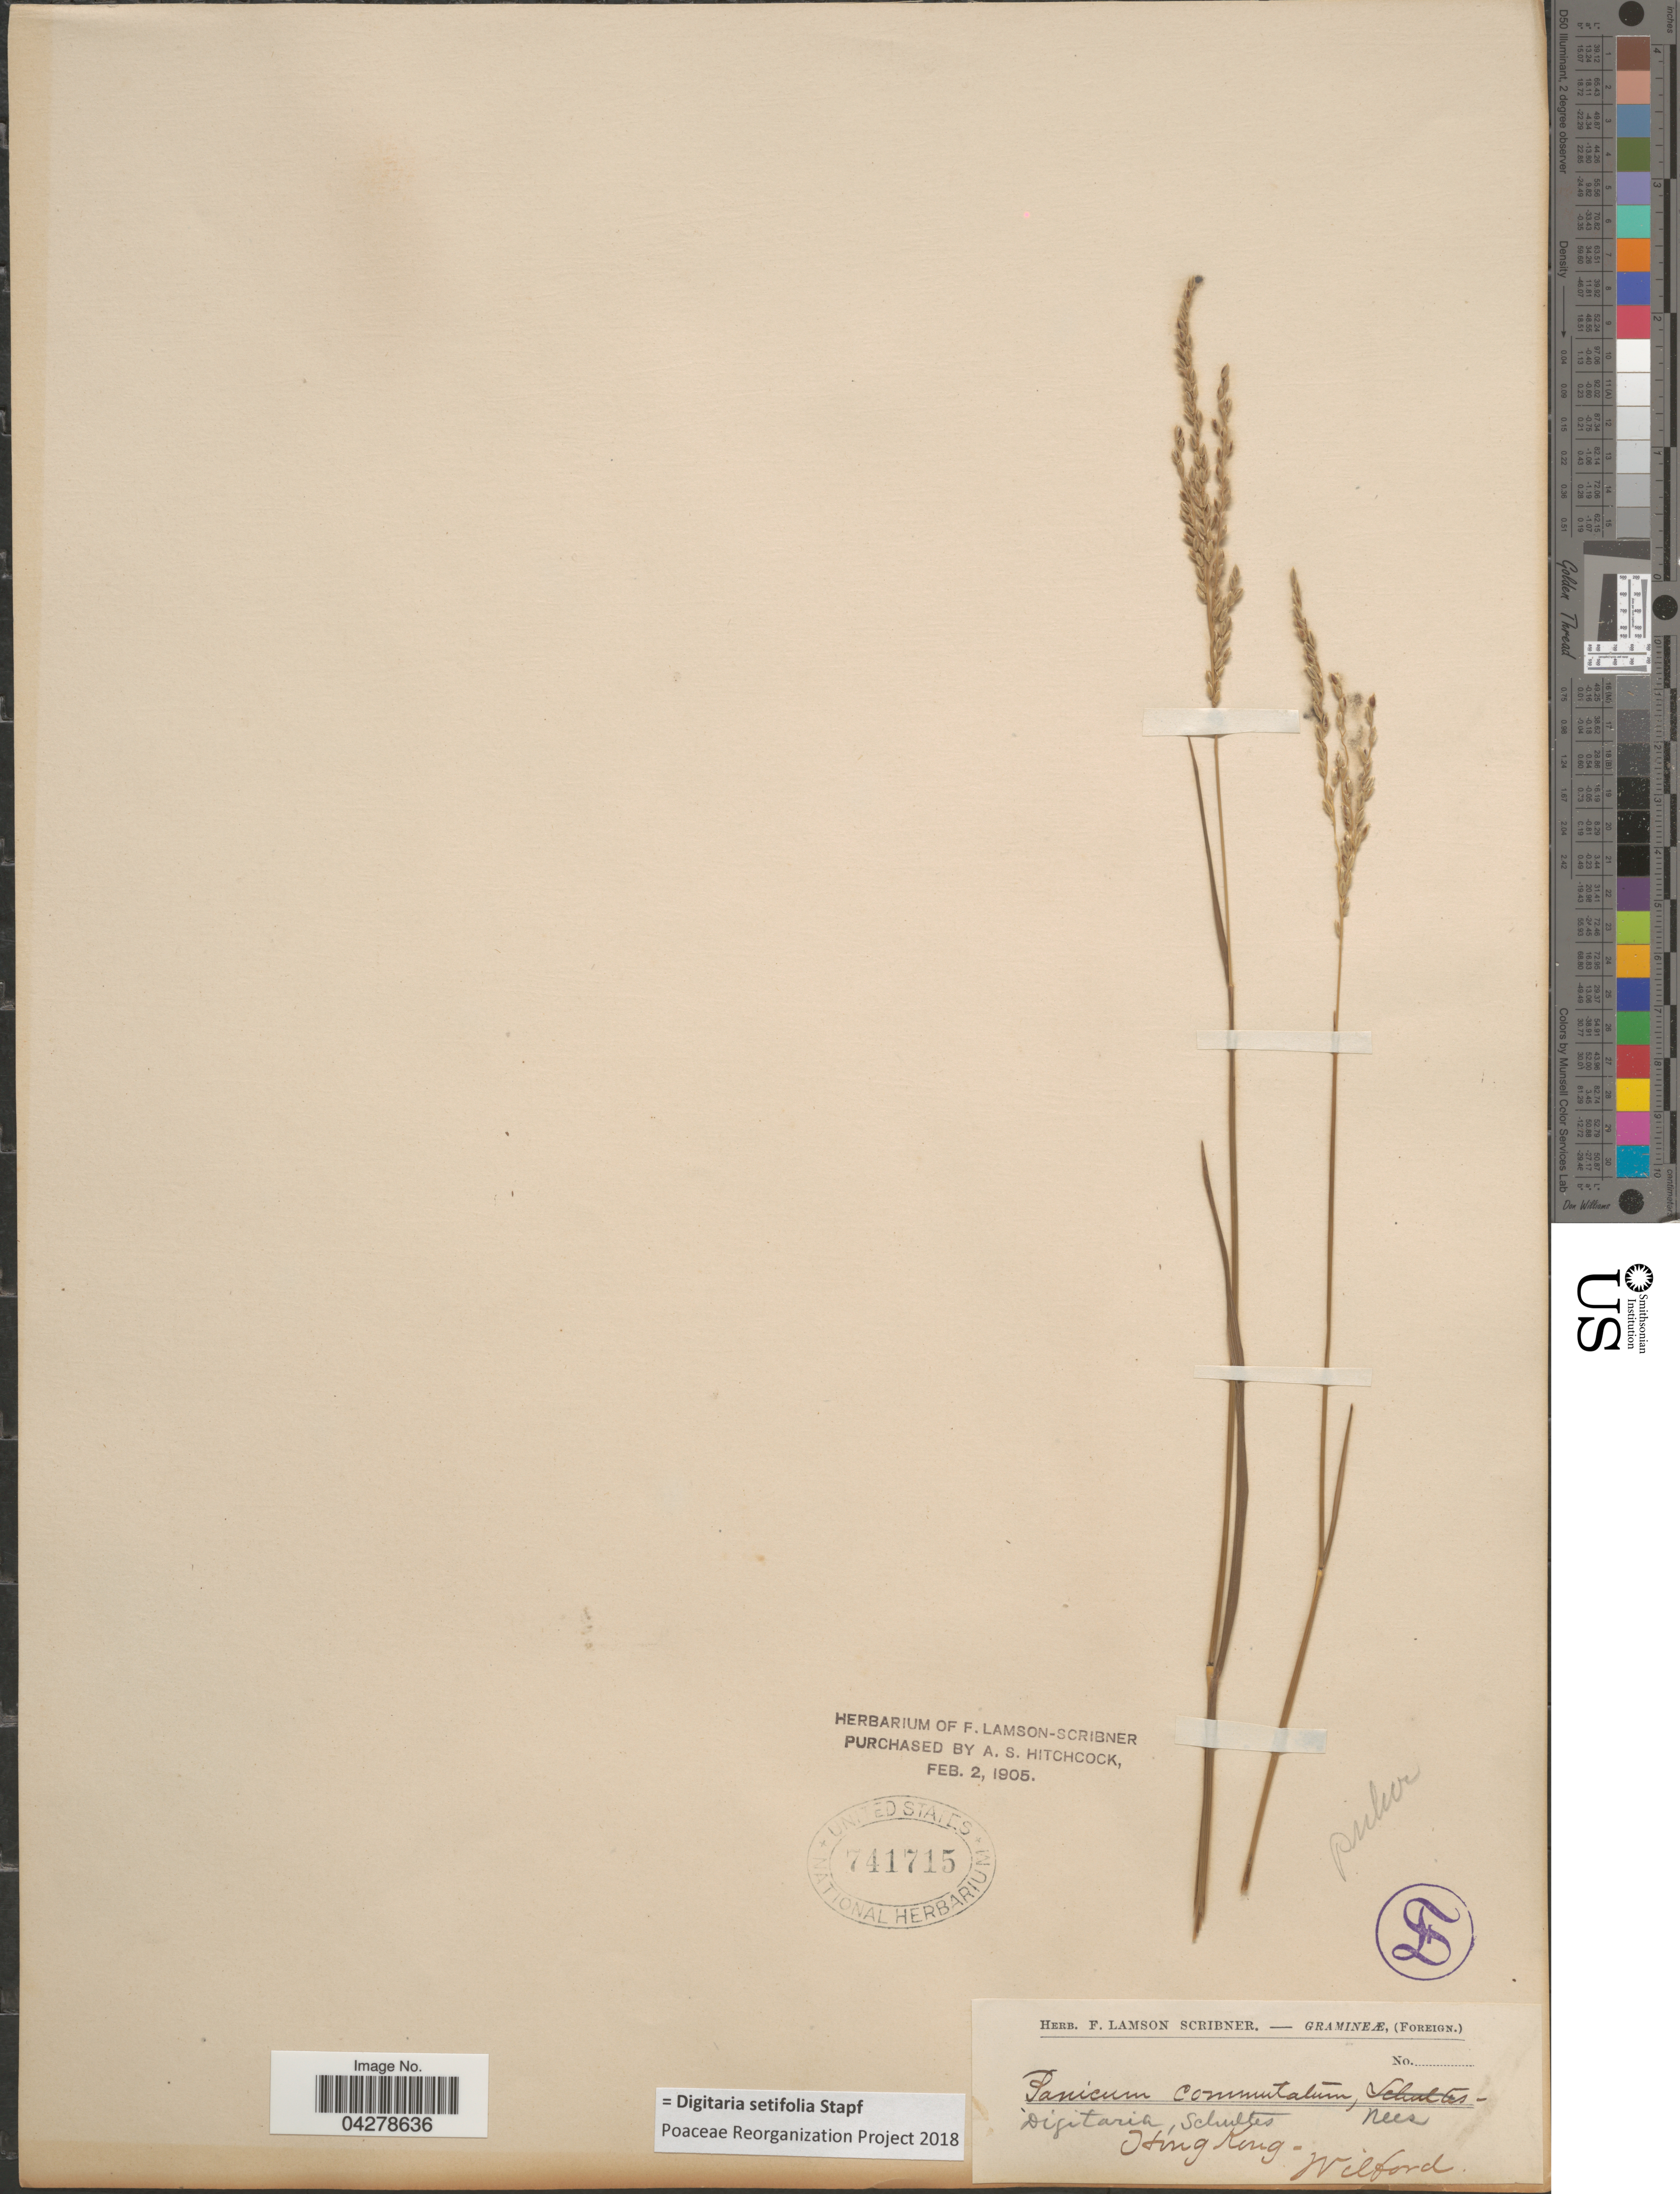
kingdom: Plantae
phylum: Tracheophyta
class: Liliopsida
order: Poales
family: Poaceae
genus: Digitaria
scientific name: Digitaria setifolia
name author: Stapf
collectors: -. Wilford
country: China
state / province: Hong Kong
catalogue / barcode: US 741715